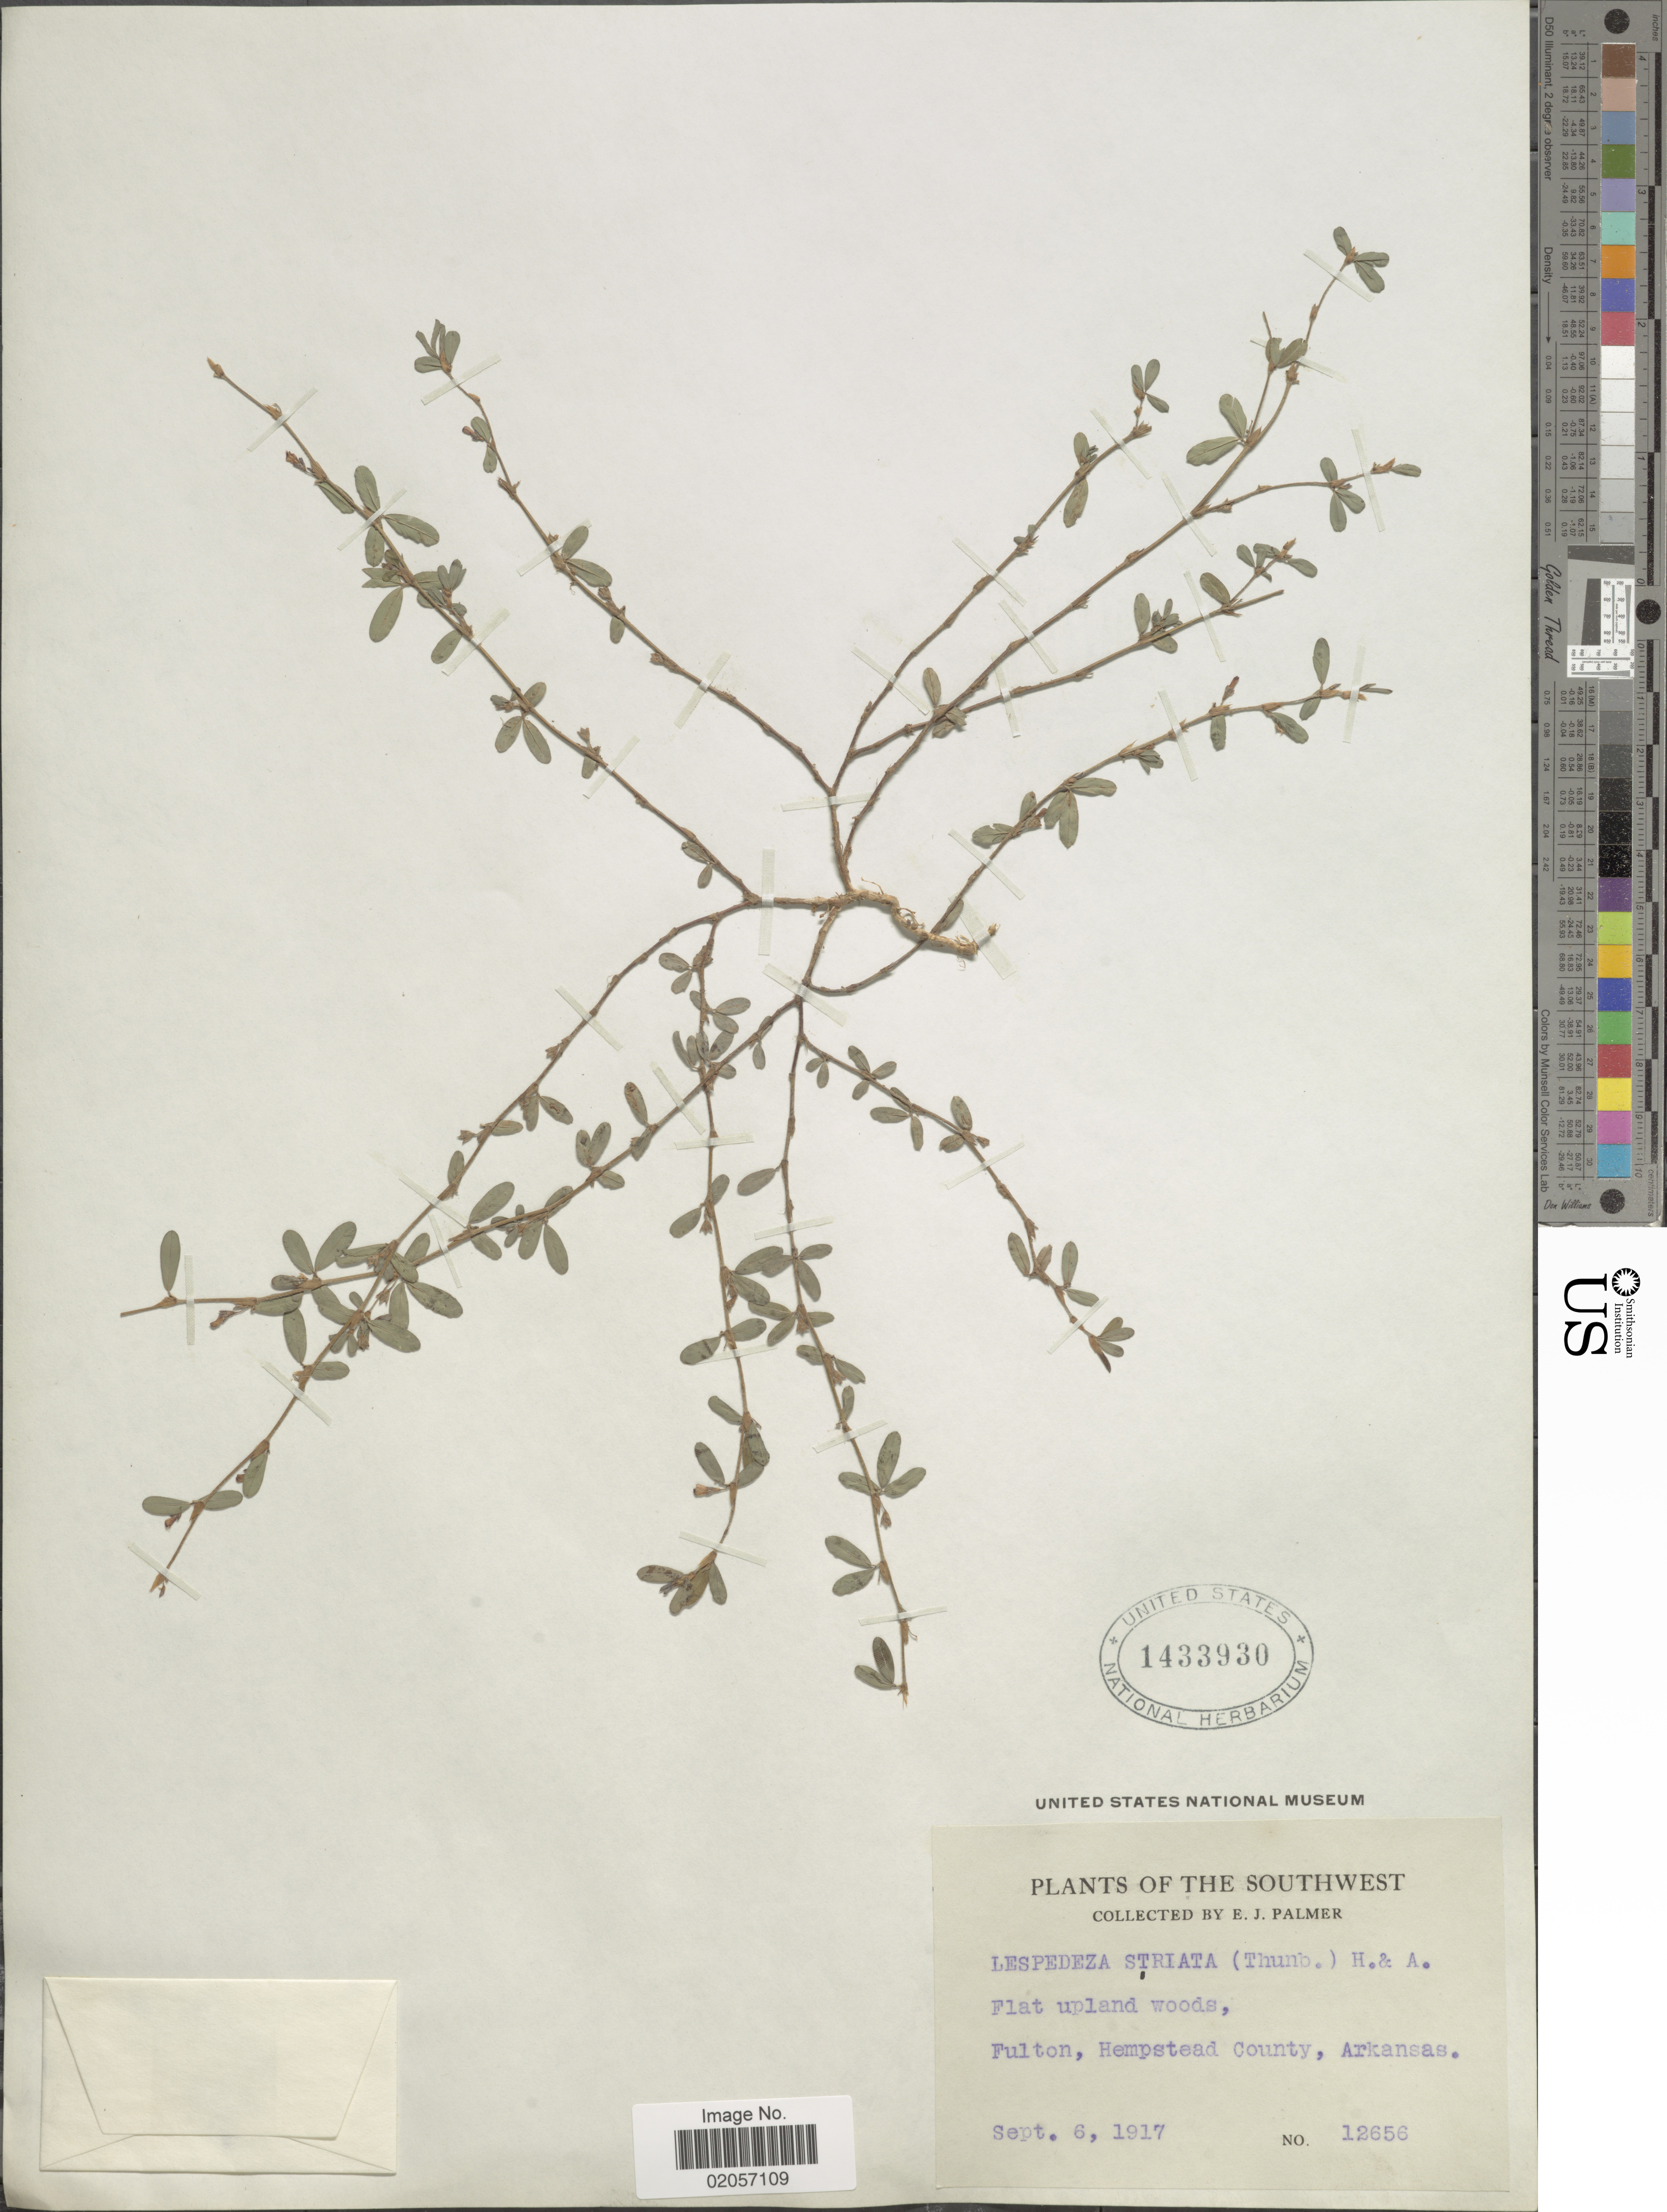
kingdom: Plantae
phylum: Tracheophyta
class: Magnoliopsida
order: Fabales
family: Fabaceae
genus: Kummerowia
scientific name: Kummerowia striata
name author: (Thunb.) Schindl.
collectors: E. J. Palmer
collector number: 12656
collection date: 1917-09-06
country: United States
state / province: Arkansas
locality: The Southwest. Fulton, Hempstead County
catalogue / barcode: US 1433930